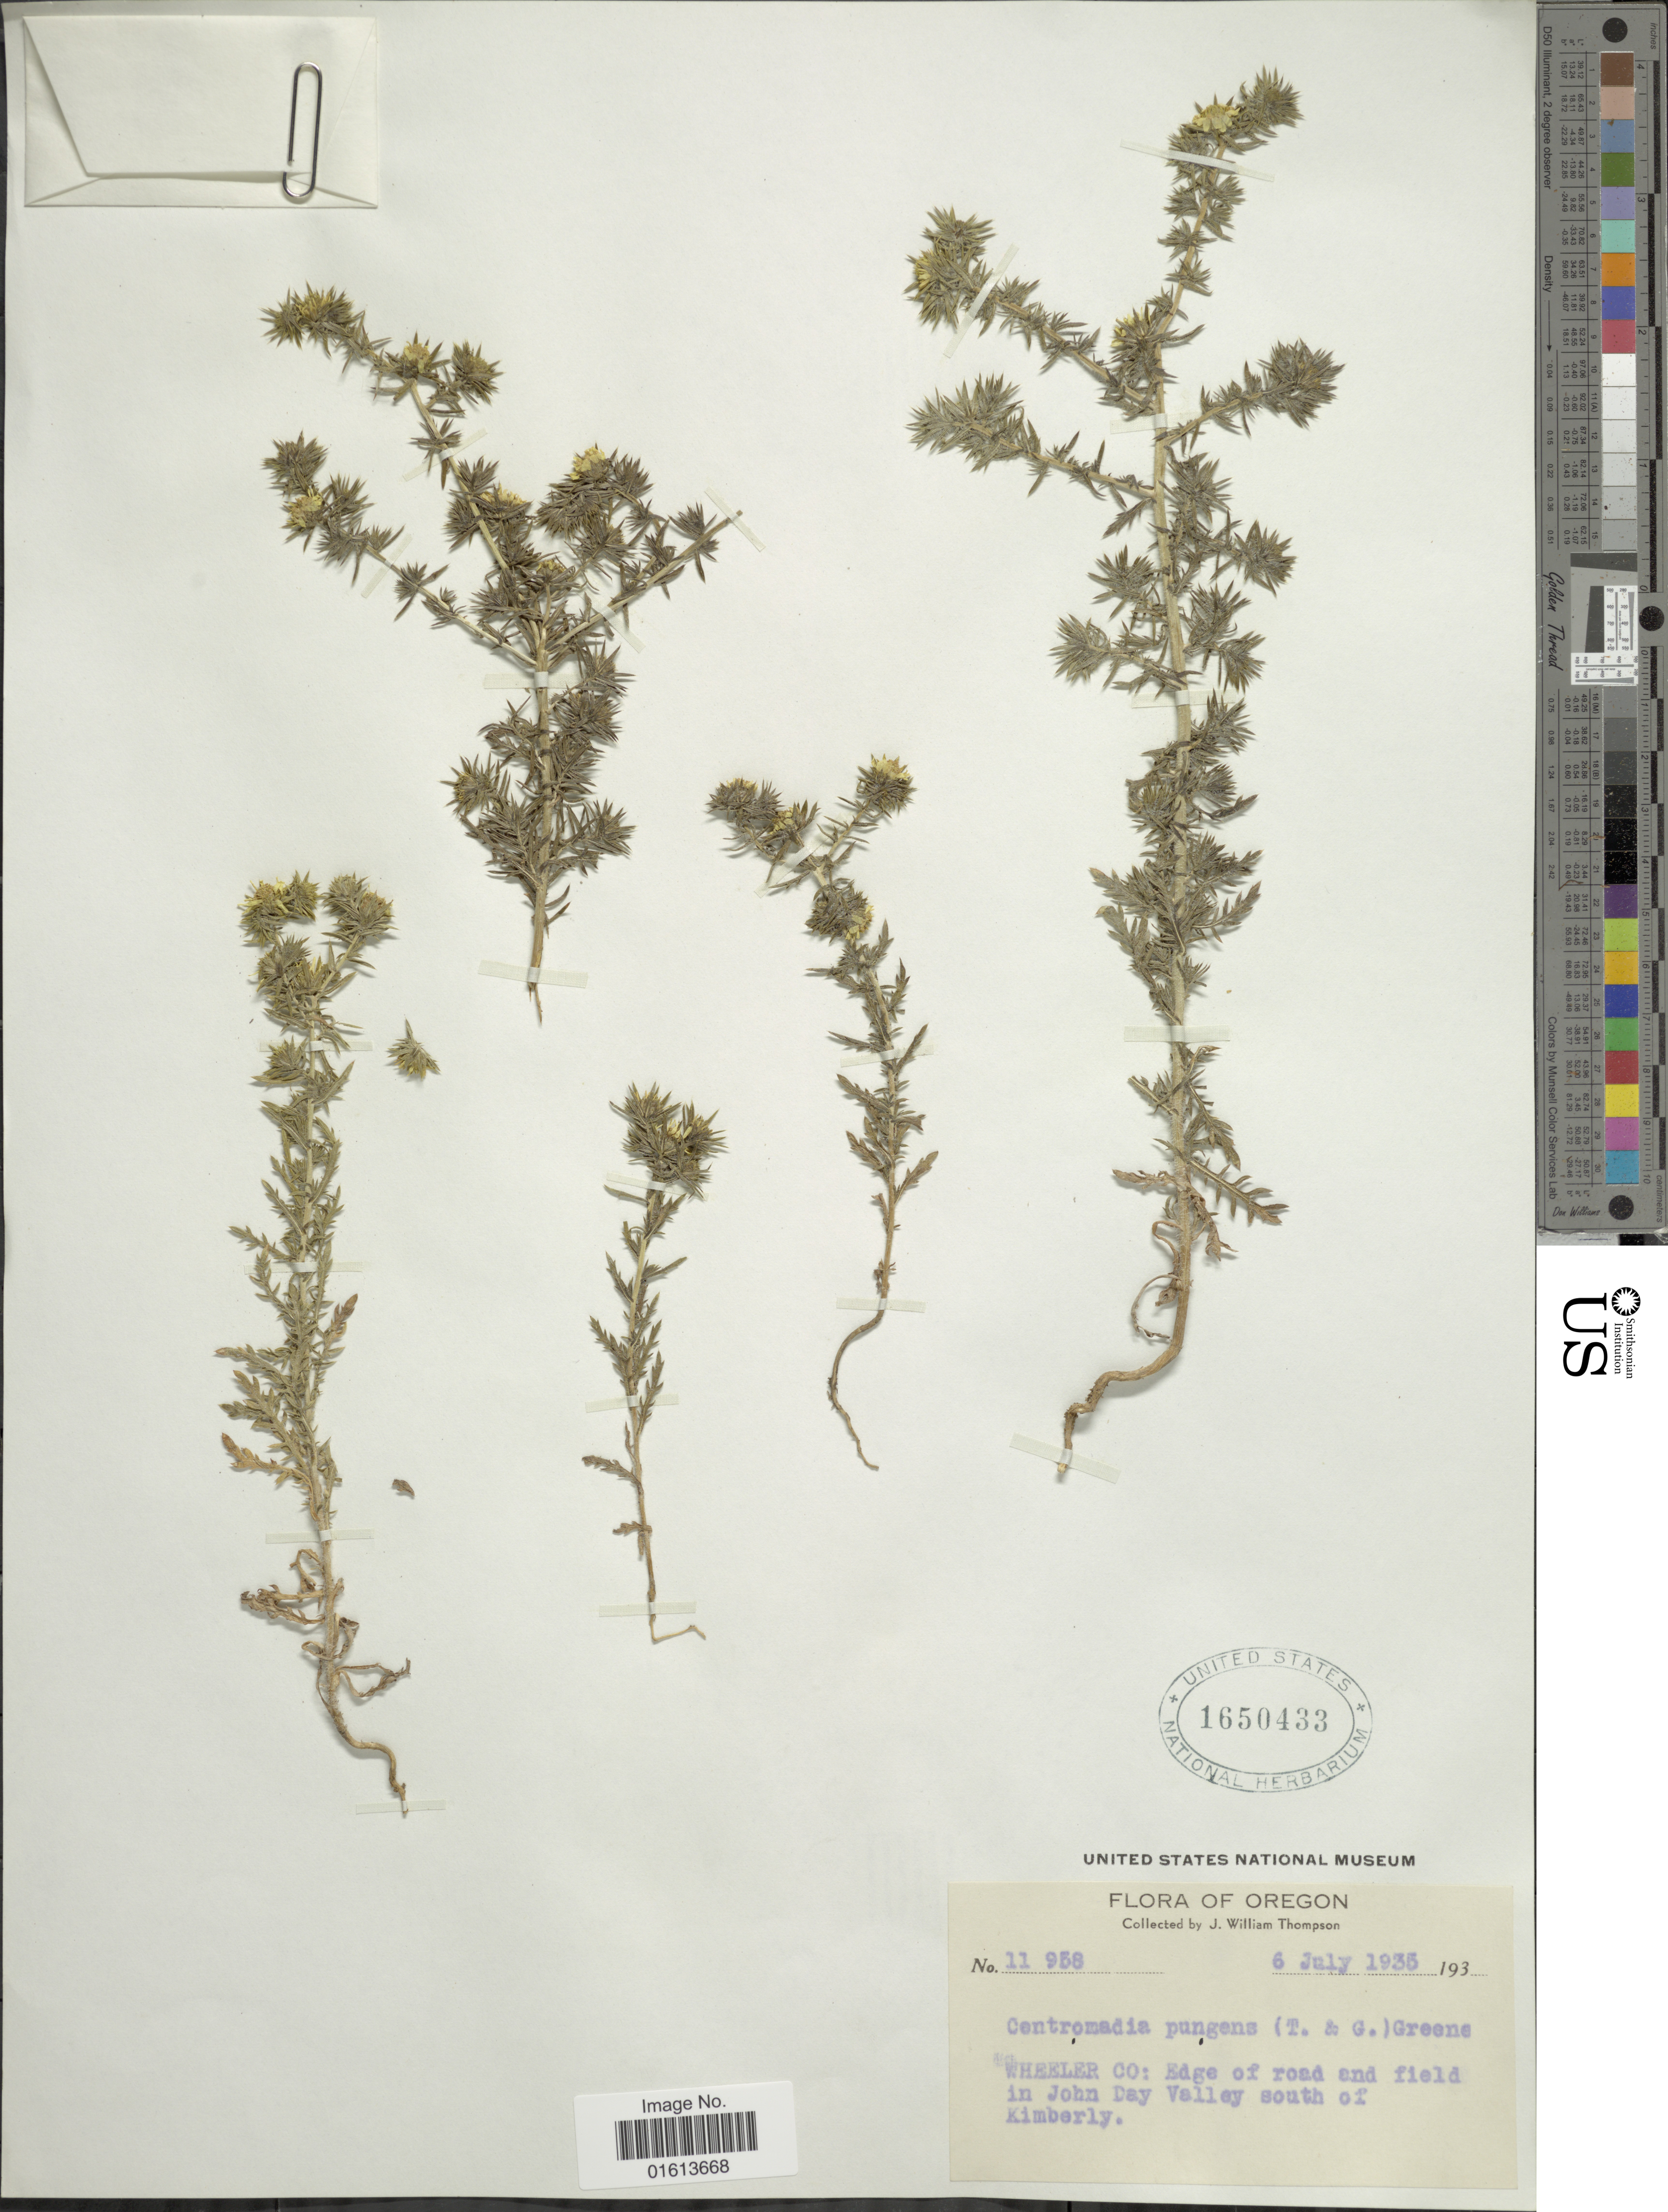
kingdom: Plantae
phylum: Tracheophyta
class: Magnoliopsida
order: Asterales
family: Asteraceae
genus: Centromadia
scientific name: Centromadia pungens subsp. pungens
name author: Hook. & Arn.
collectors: J. W. Thompson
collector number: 11958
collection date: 1935-07-06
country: United States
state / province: Oregon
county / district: Wheeler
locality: Oregon. Wheeler Co.: Edge of road and field in John Day Valley south of Kimberly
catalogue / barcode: US 1650433